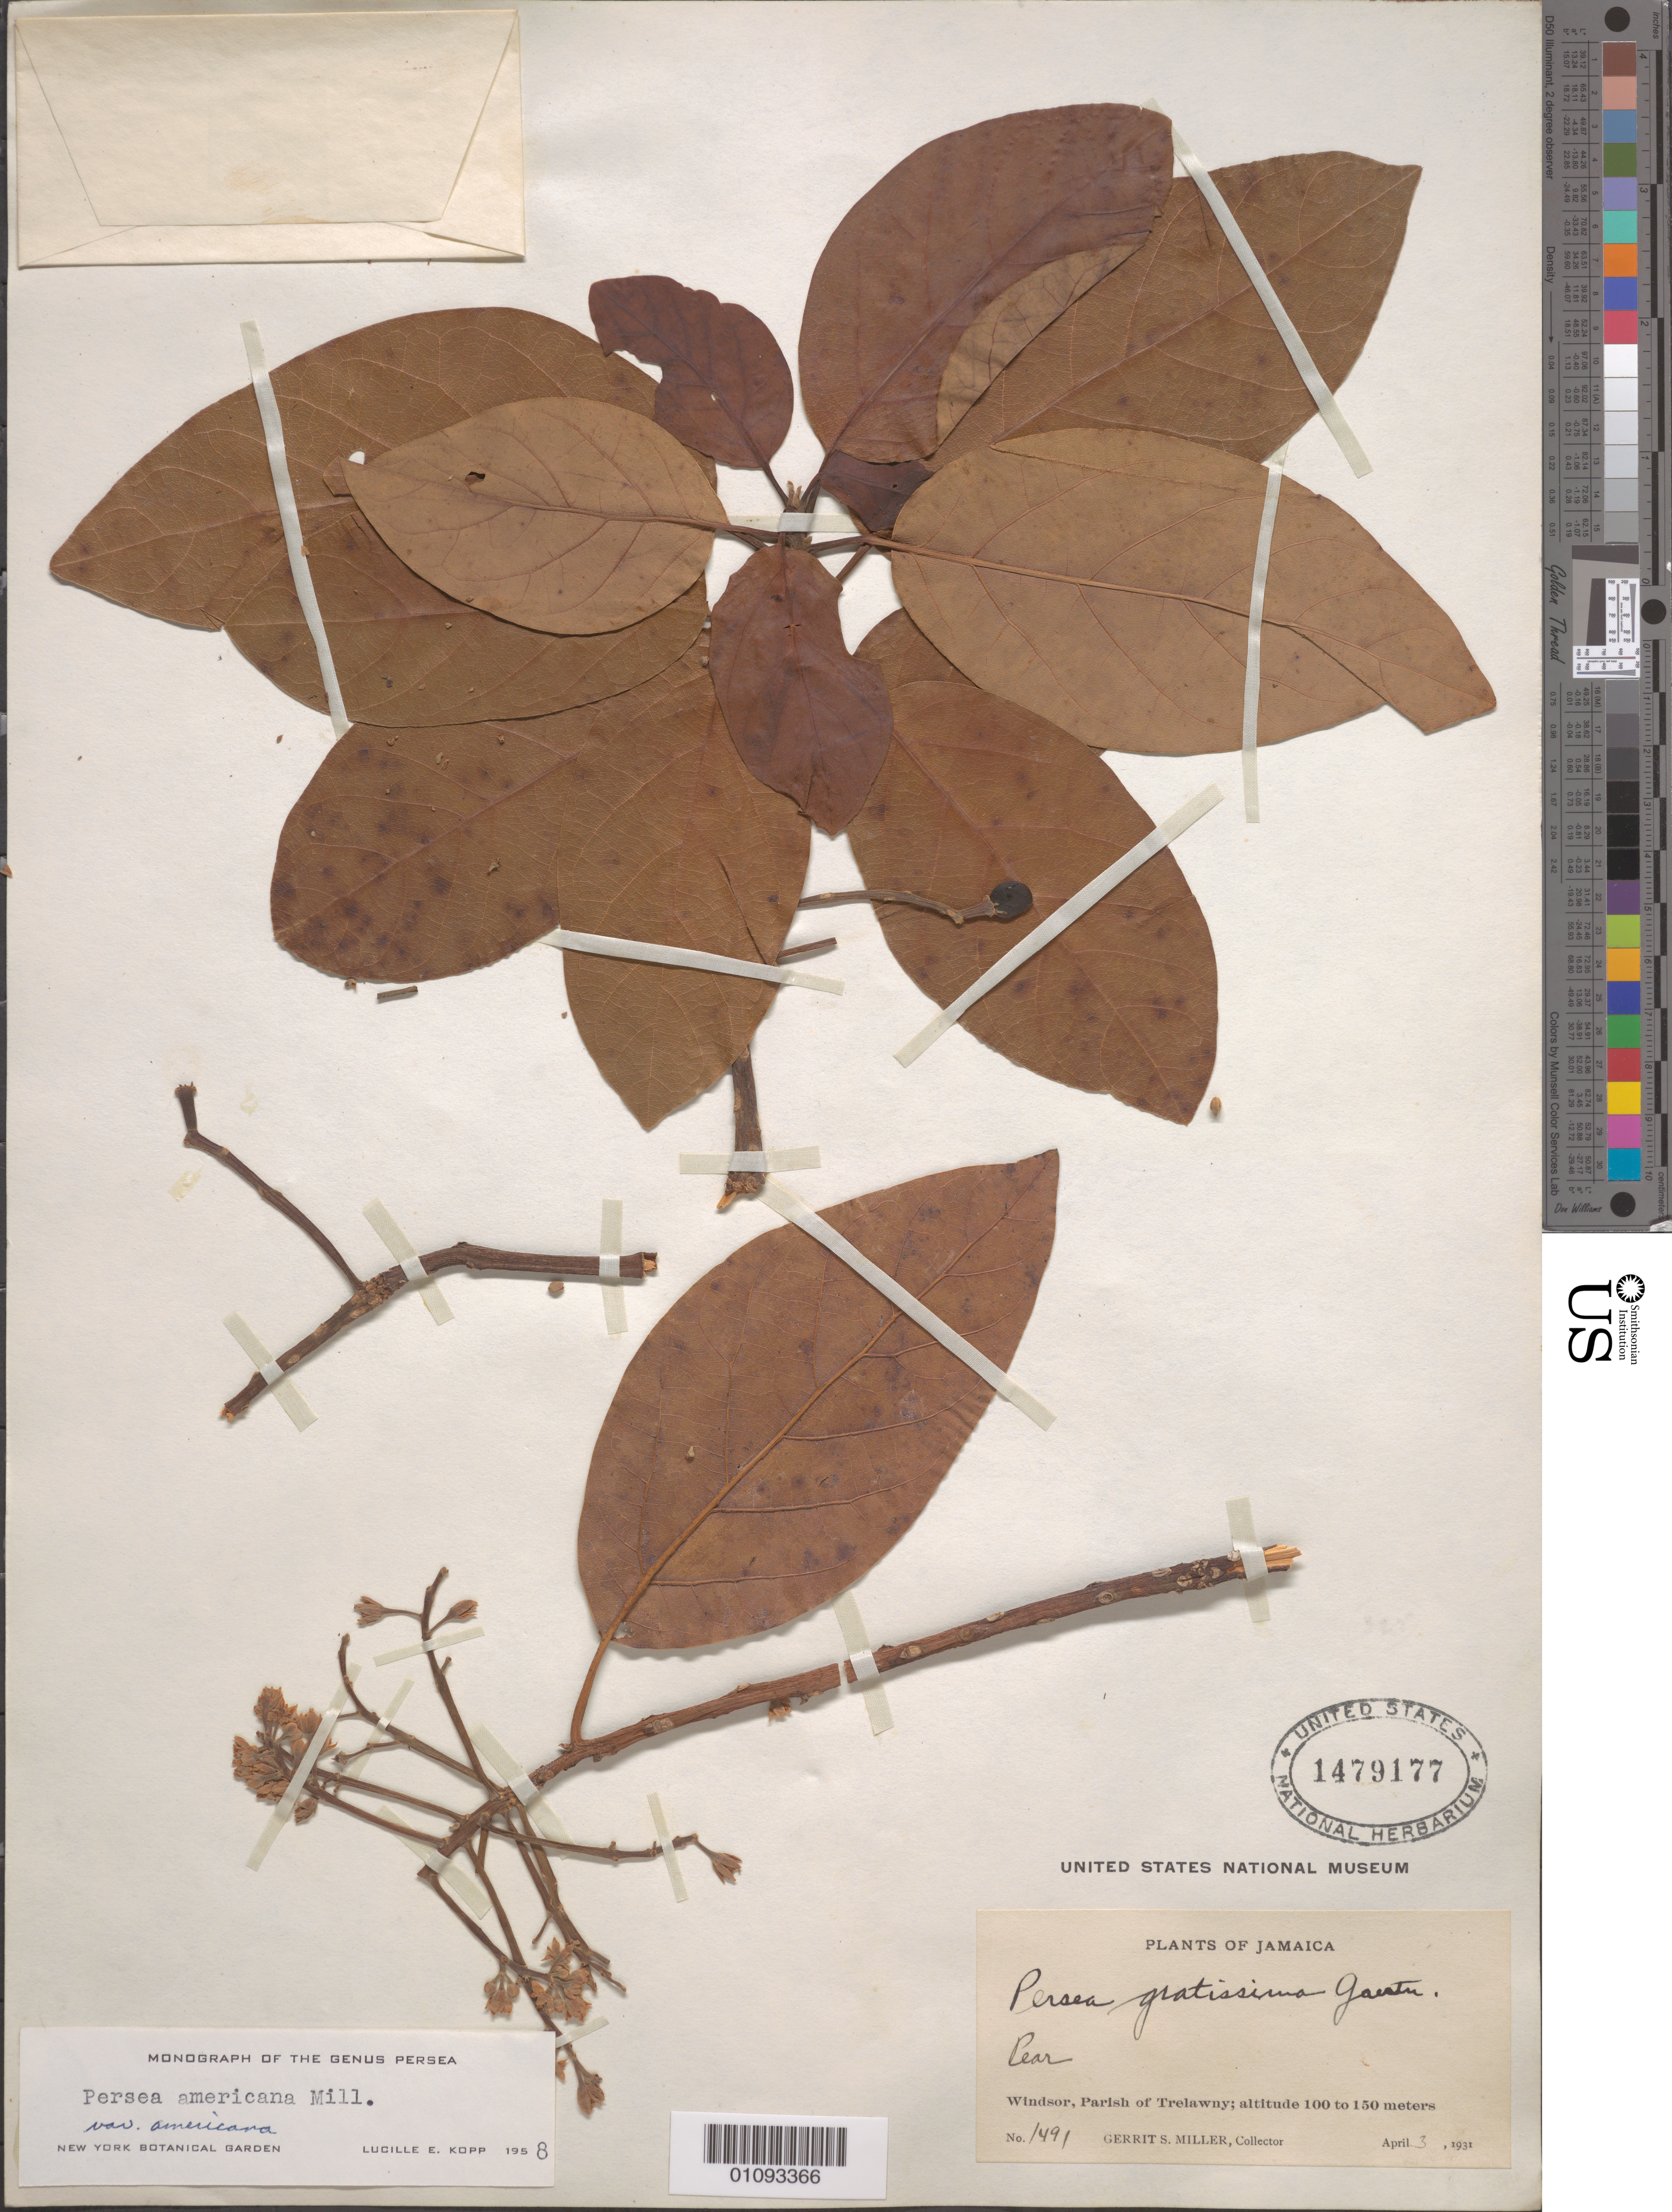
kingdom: Plantae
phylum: Tracheophyta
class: Magnoliopsida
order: Laurales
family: Lauraceae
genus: Persea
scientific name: Persea americana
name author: Mill.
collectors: G. S. Miller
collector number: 1491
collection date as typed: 03 Apr 1931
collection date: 1931-04-03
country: Jamaica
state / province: Trelawny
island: Jamaica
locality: Windsor.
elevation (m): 100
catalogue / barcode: US 1479177